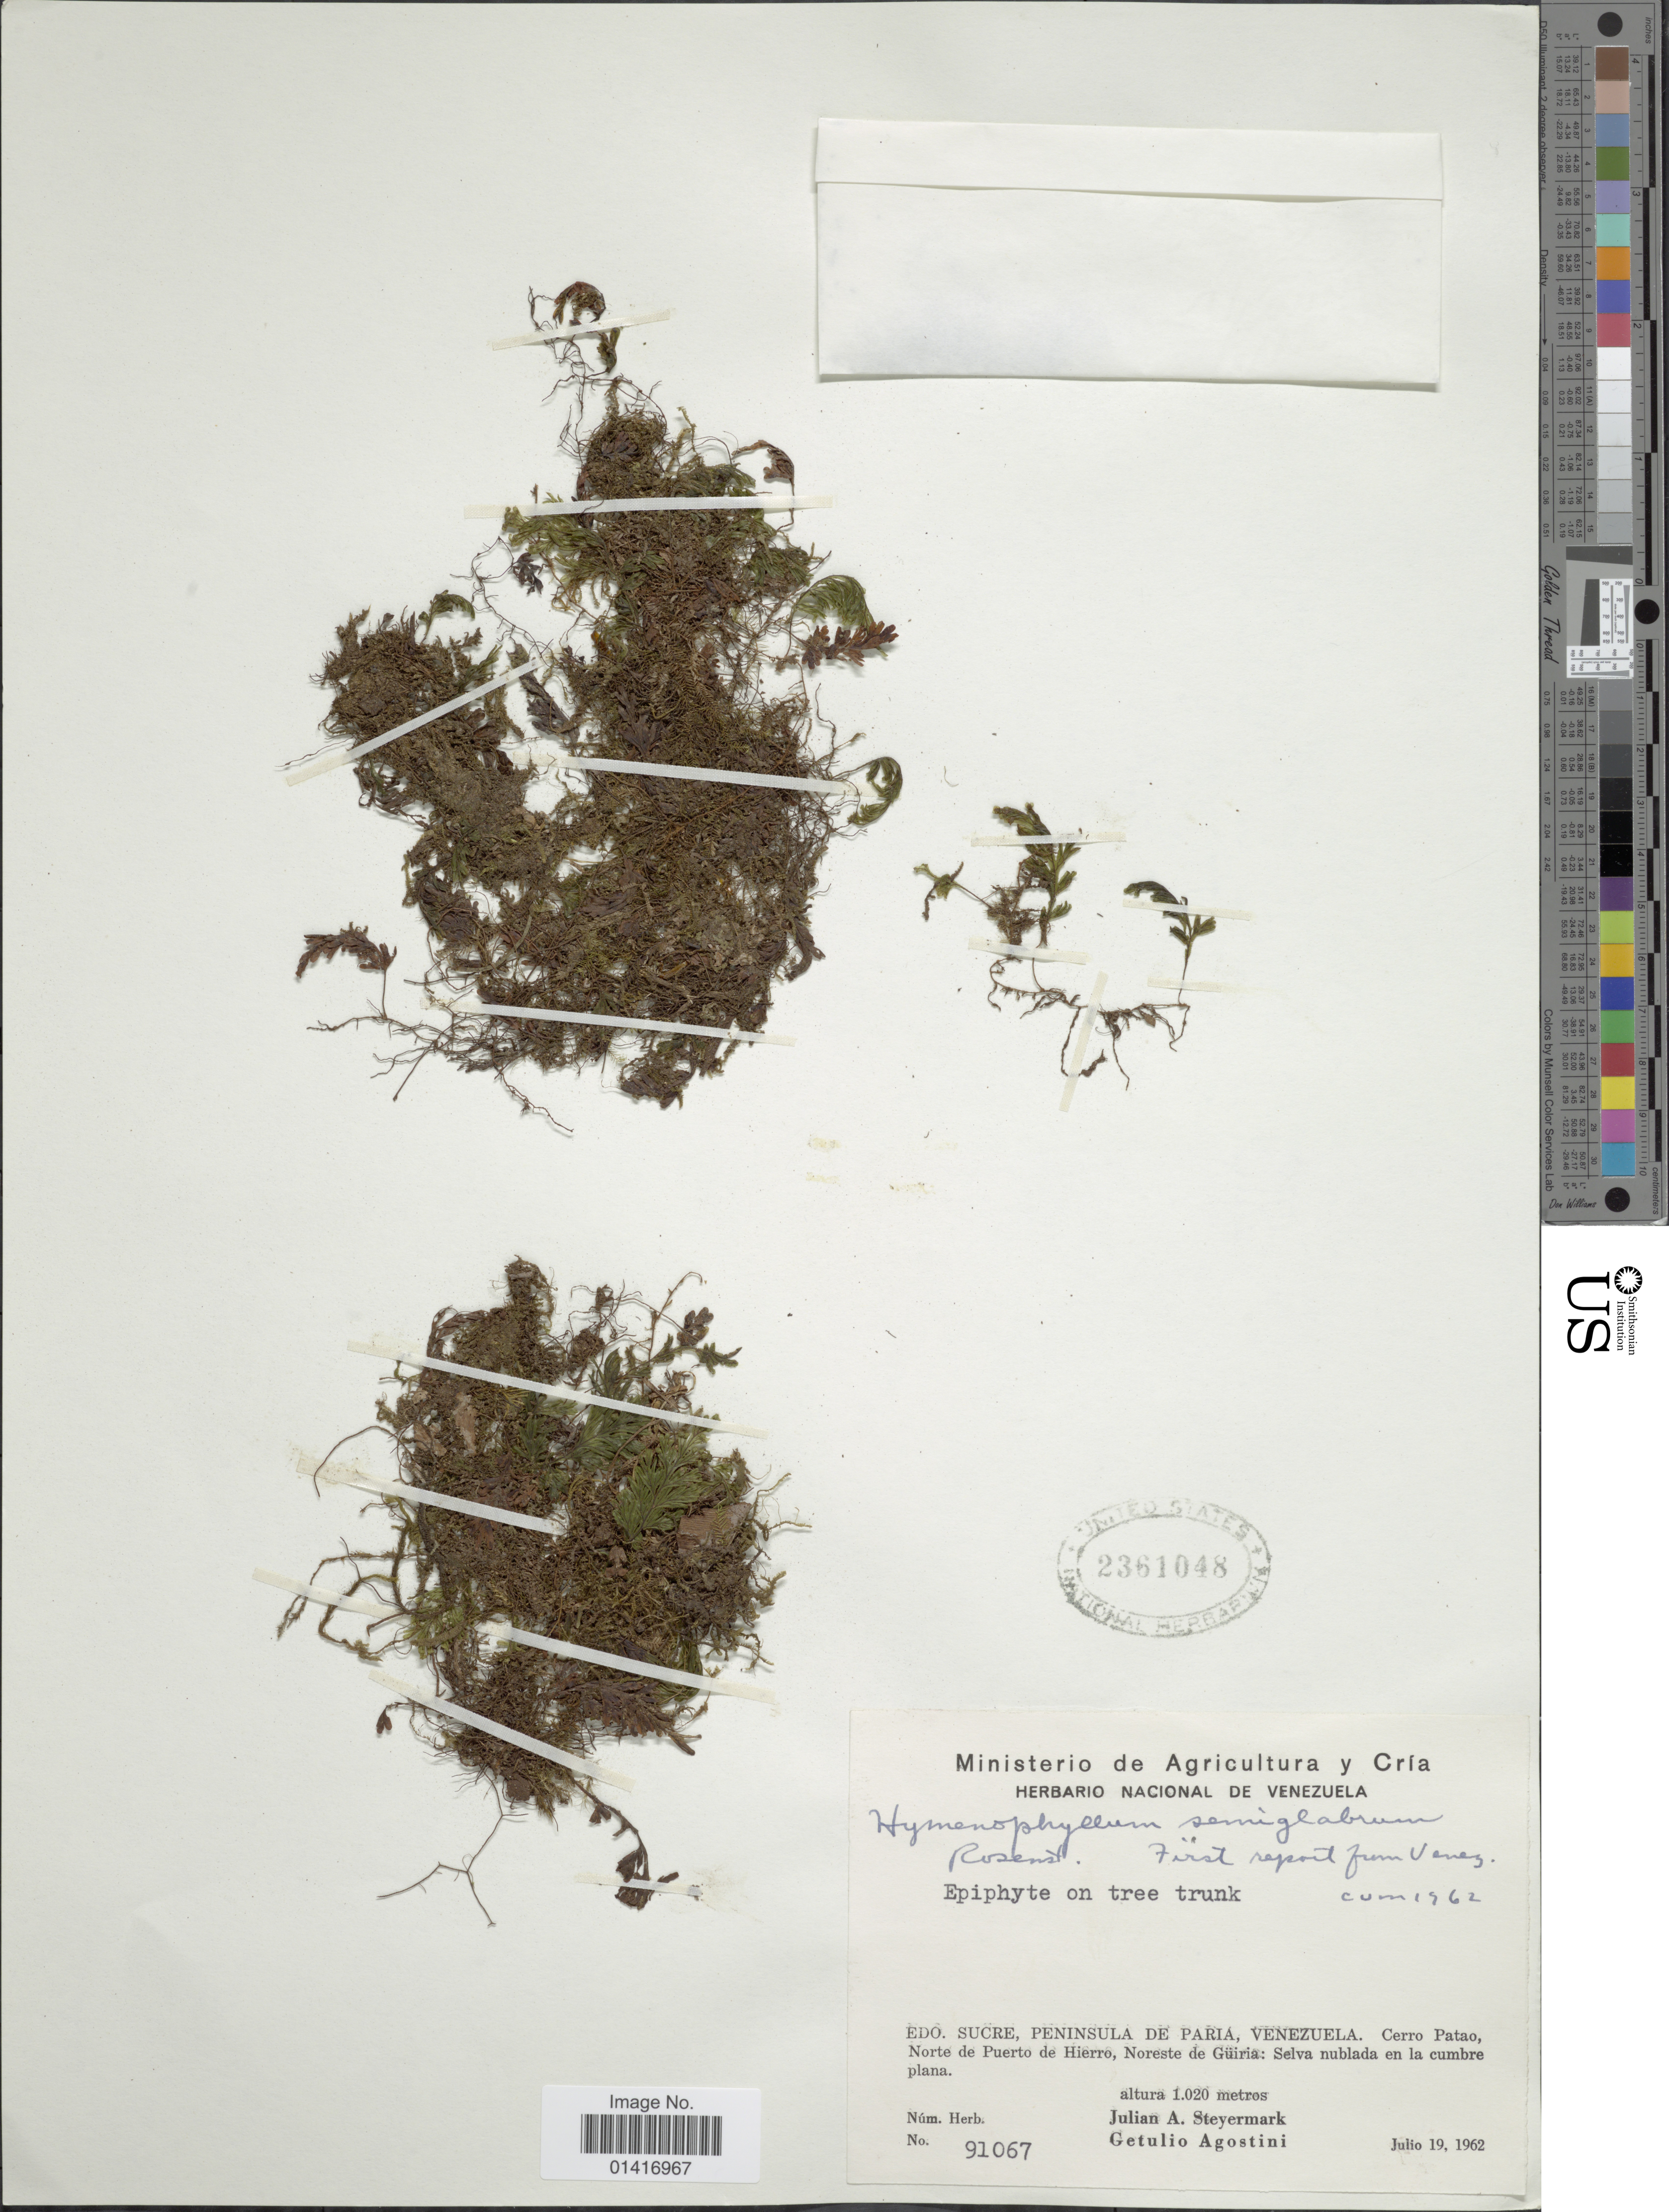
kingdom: Plantae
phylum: Tracheophyta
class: Polypodiopsida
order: Hymenophyllales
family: Hymenophyllaceae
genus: Hymenophyllum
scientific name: Hymenophyllum semiglabrum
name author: Rosenst.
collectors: J. Steyermark & G. Agostini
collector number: Núm. Herb. 91067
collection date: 1962-07-19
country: Venezuela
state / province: Sucre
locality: Peninsula de Paria, Cerro Patao, Norte de Puerto de Hierro, Noreste de Güiria: Selva nublada en la cumbre plana.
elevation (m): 1020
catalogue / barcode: US 2361048